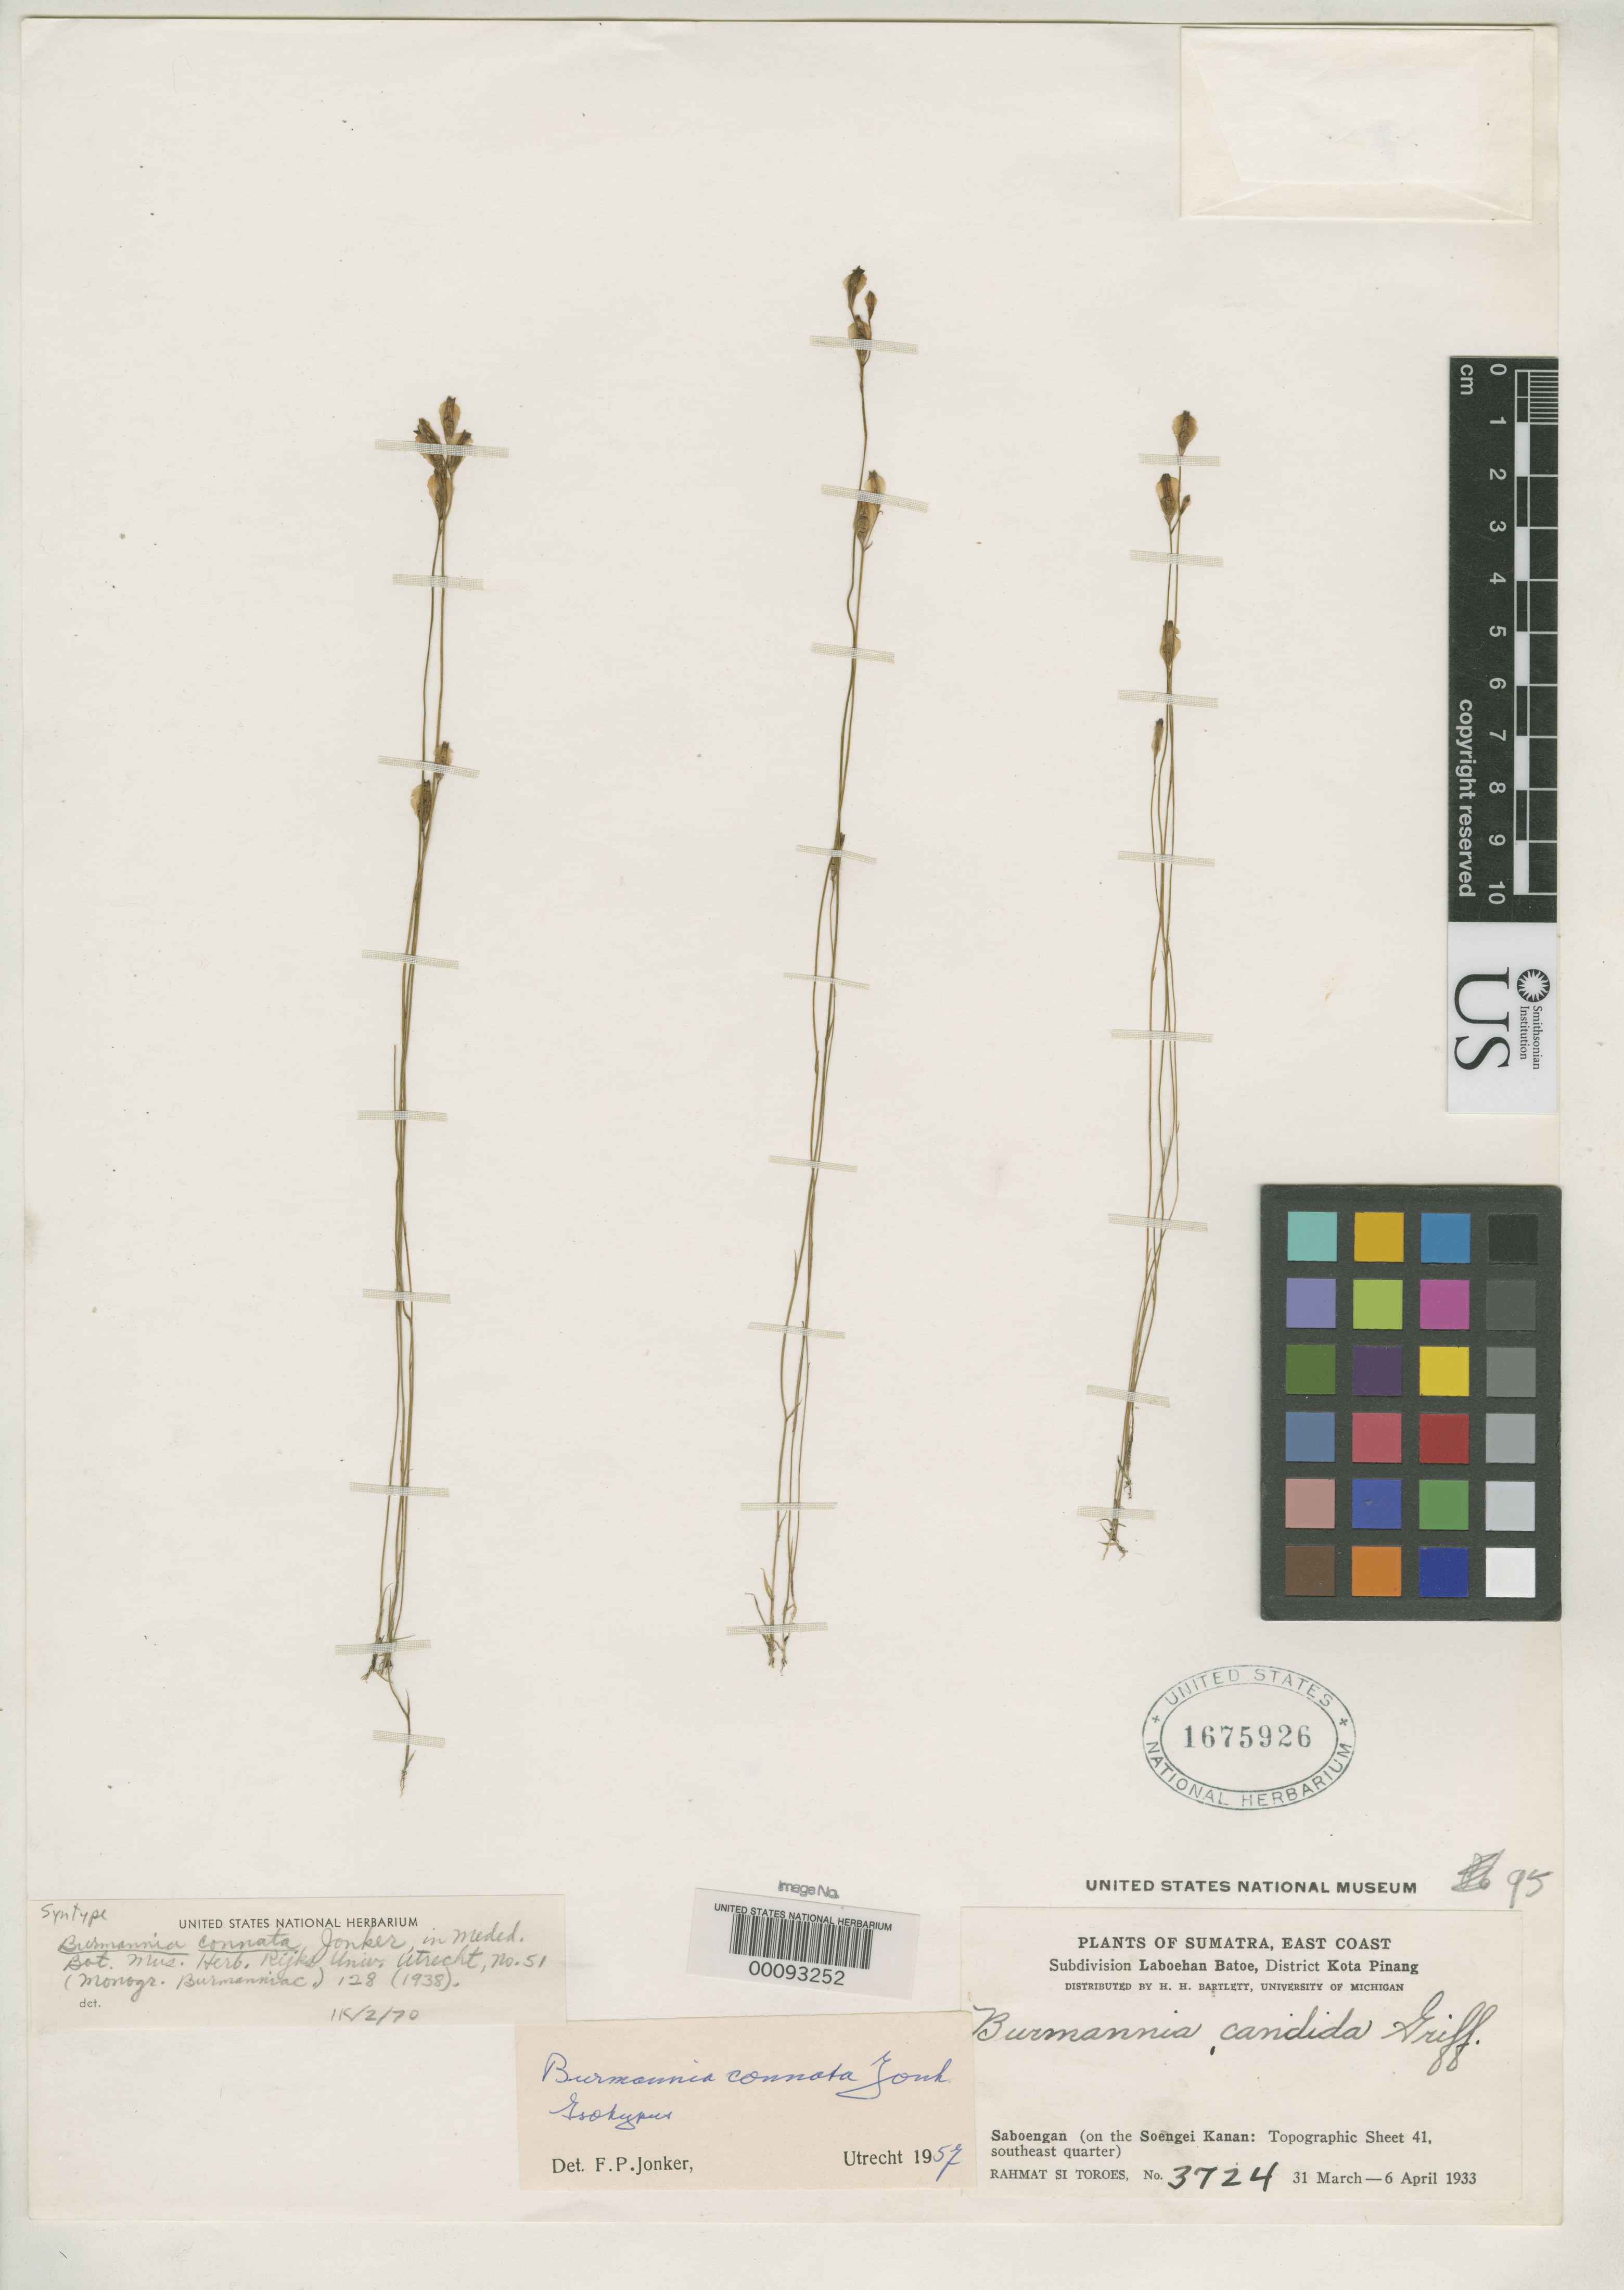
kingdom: Plantae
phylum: Tracheophyta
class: Liliopsida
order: Dioscoreales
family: Burmanniaceae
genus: Burmannia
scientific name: Burmannia connata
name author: Jonker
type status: Syntype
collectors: Rahmat Si Boeea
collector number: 3724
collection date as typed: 31 Mar 1933 to 06 Apr 1933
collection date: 1933-03-31/1933-04-06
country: Indonesia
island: Sumatra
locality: Kotapinang Dist., Saboengan, on Soengei Kanan, topographic sheet 41, SE Quarter.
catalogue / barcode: US 1675926